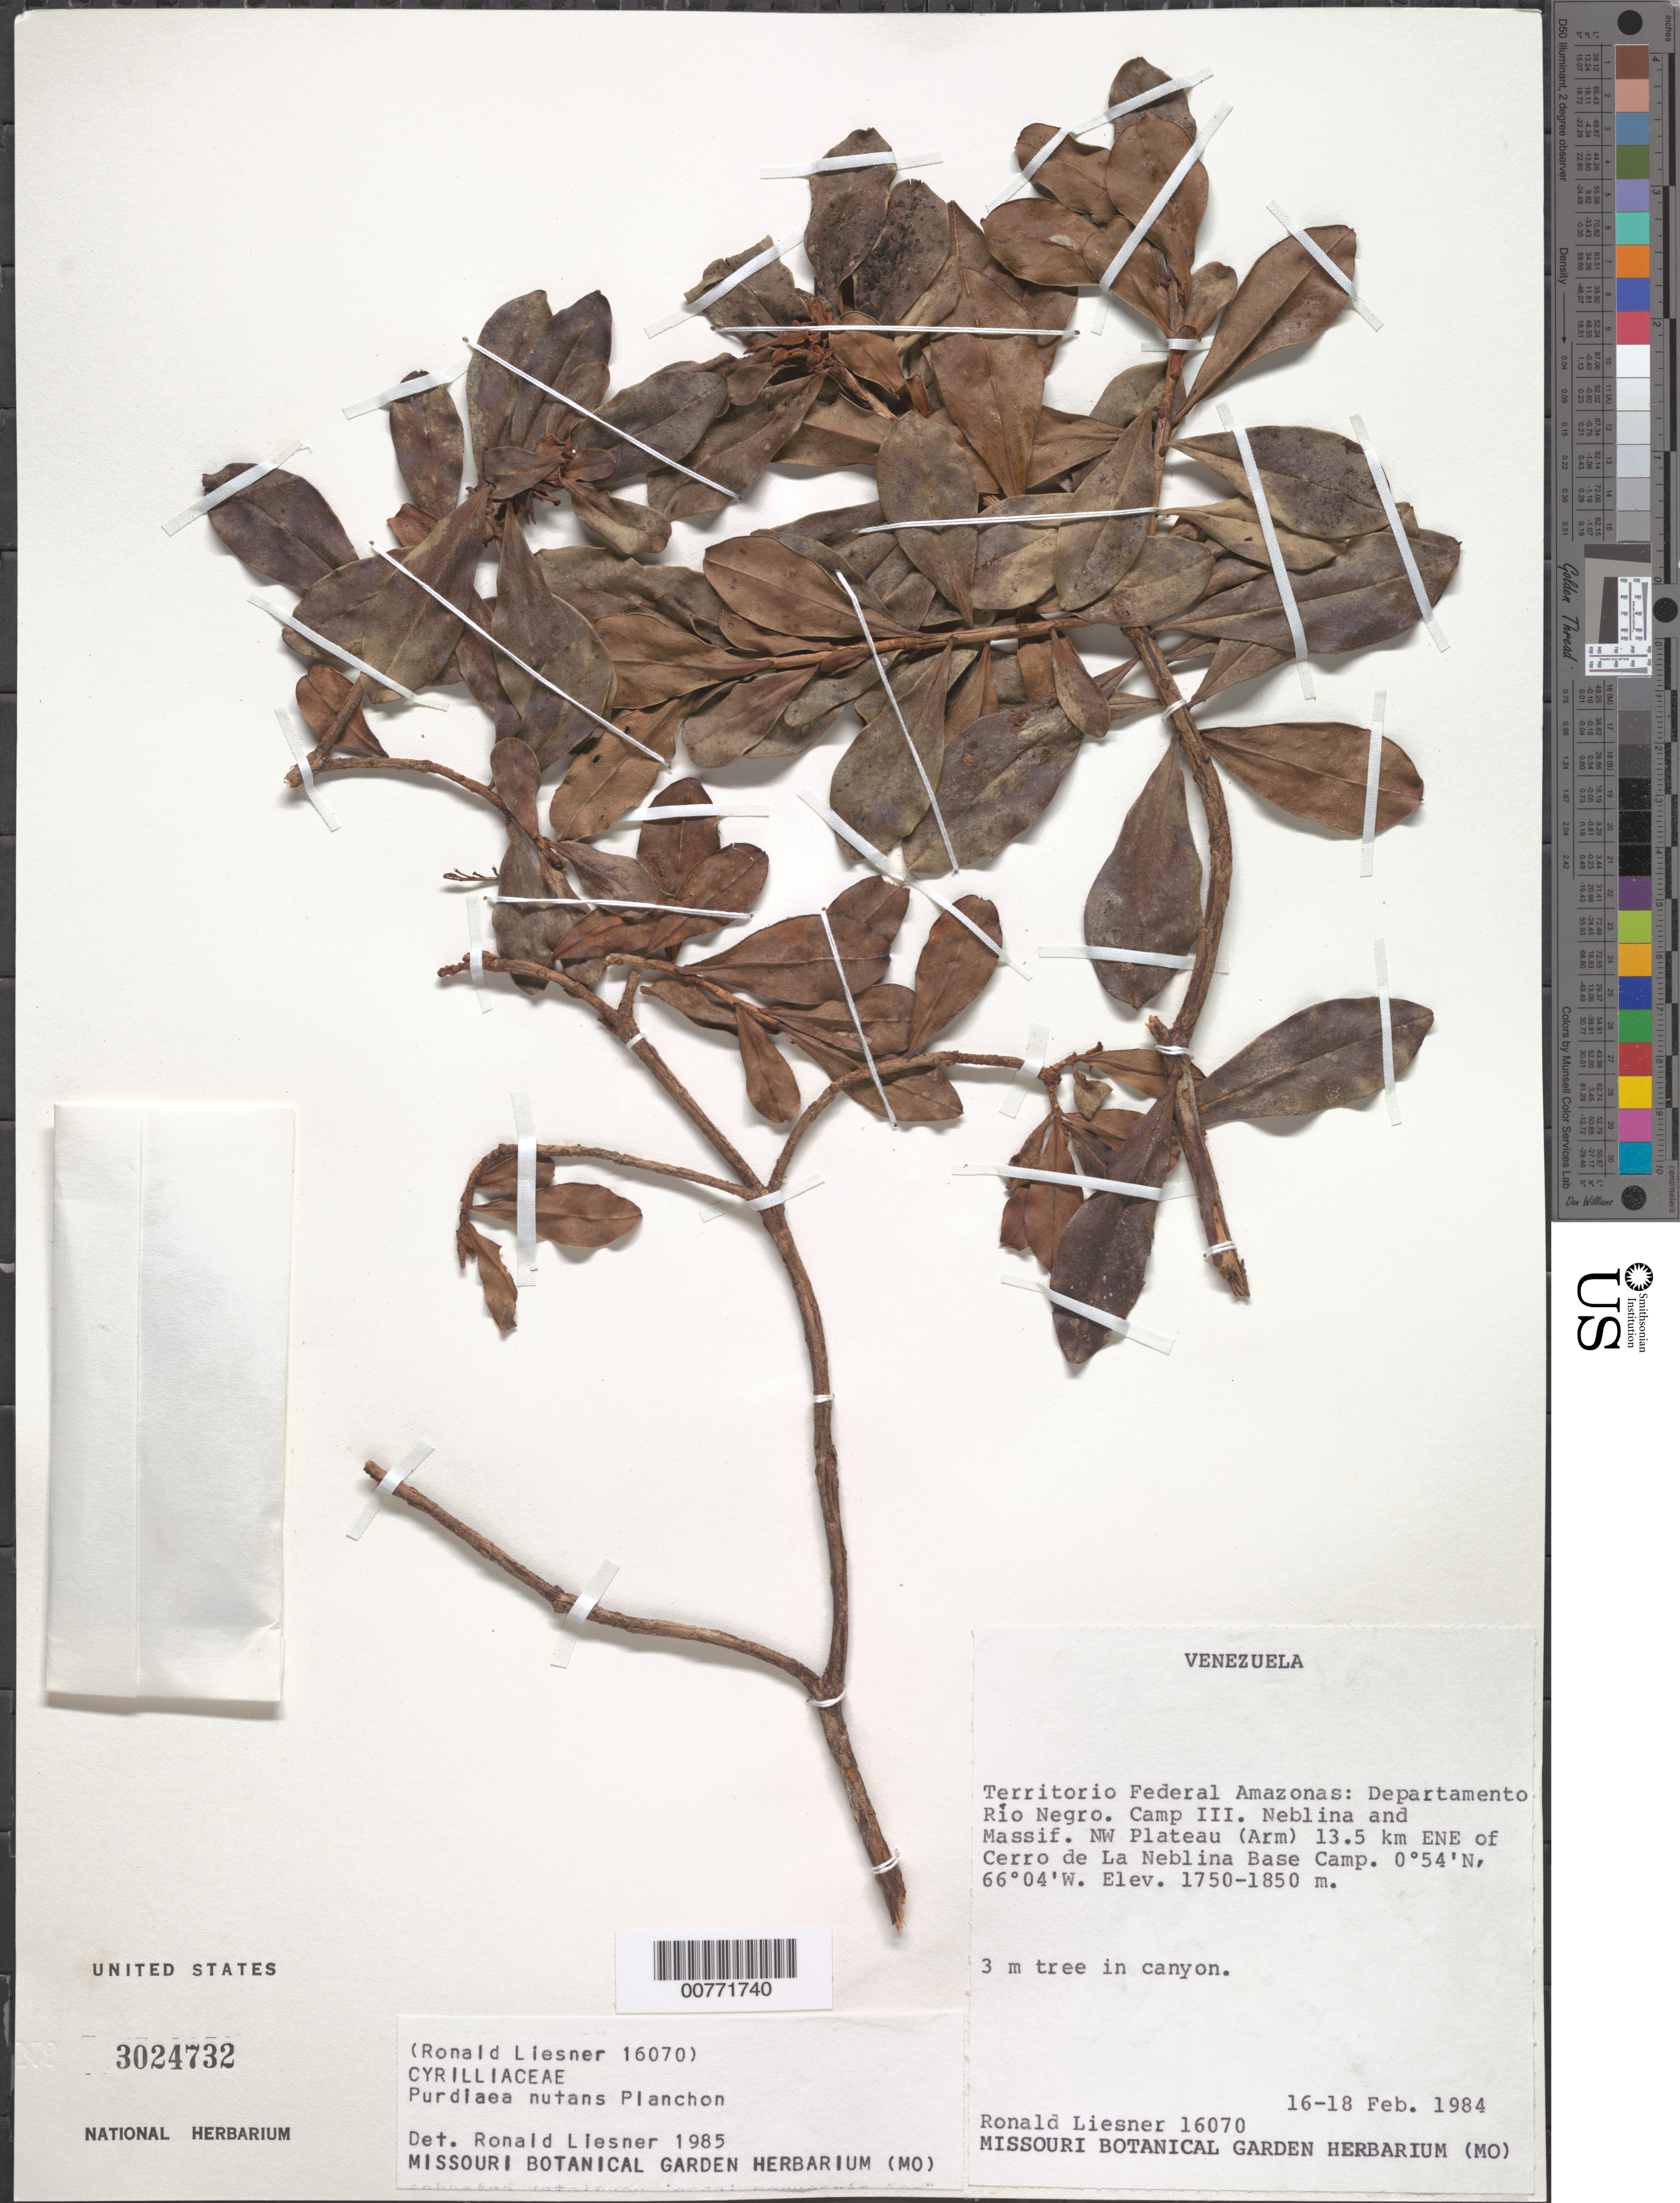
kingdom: Plantae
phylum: Tracheophyta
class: Magnoliopsida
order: Ericales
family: Clethraceae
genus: Purdiaea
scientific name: Purdiaea nutans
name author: Planch.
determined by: Liesner, R. L.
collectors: R. L. Liesner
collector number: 16070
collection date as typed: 16-Feb-84 to 18-Feb-84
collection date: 1984-02-16/1984-02-18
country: Venezuela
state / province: Amazonas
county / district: Río Negro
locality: Cerro de La Neblina Base Camp, Camp III, Neblina & Massif, NW Plateau, 13.5 km ENE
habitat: Canyon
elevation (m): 1750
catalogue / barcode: US 3024732